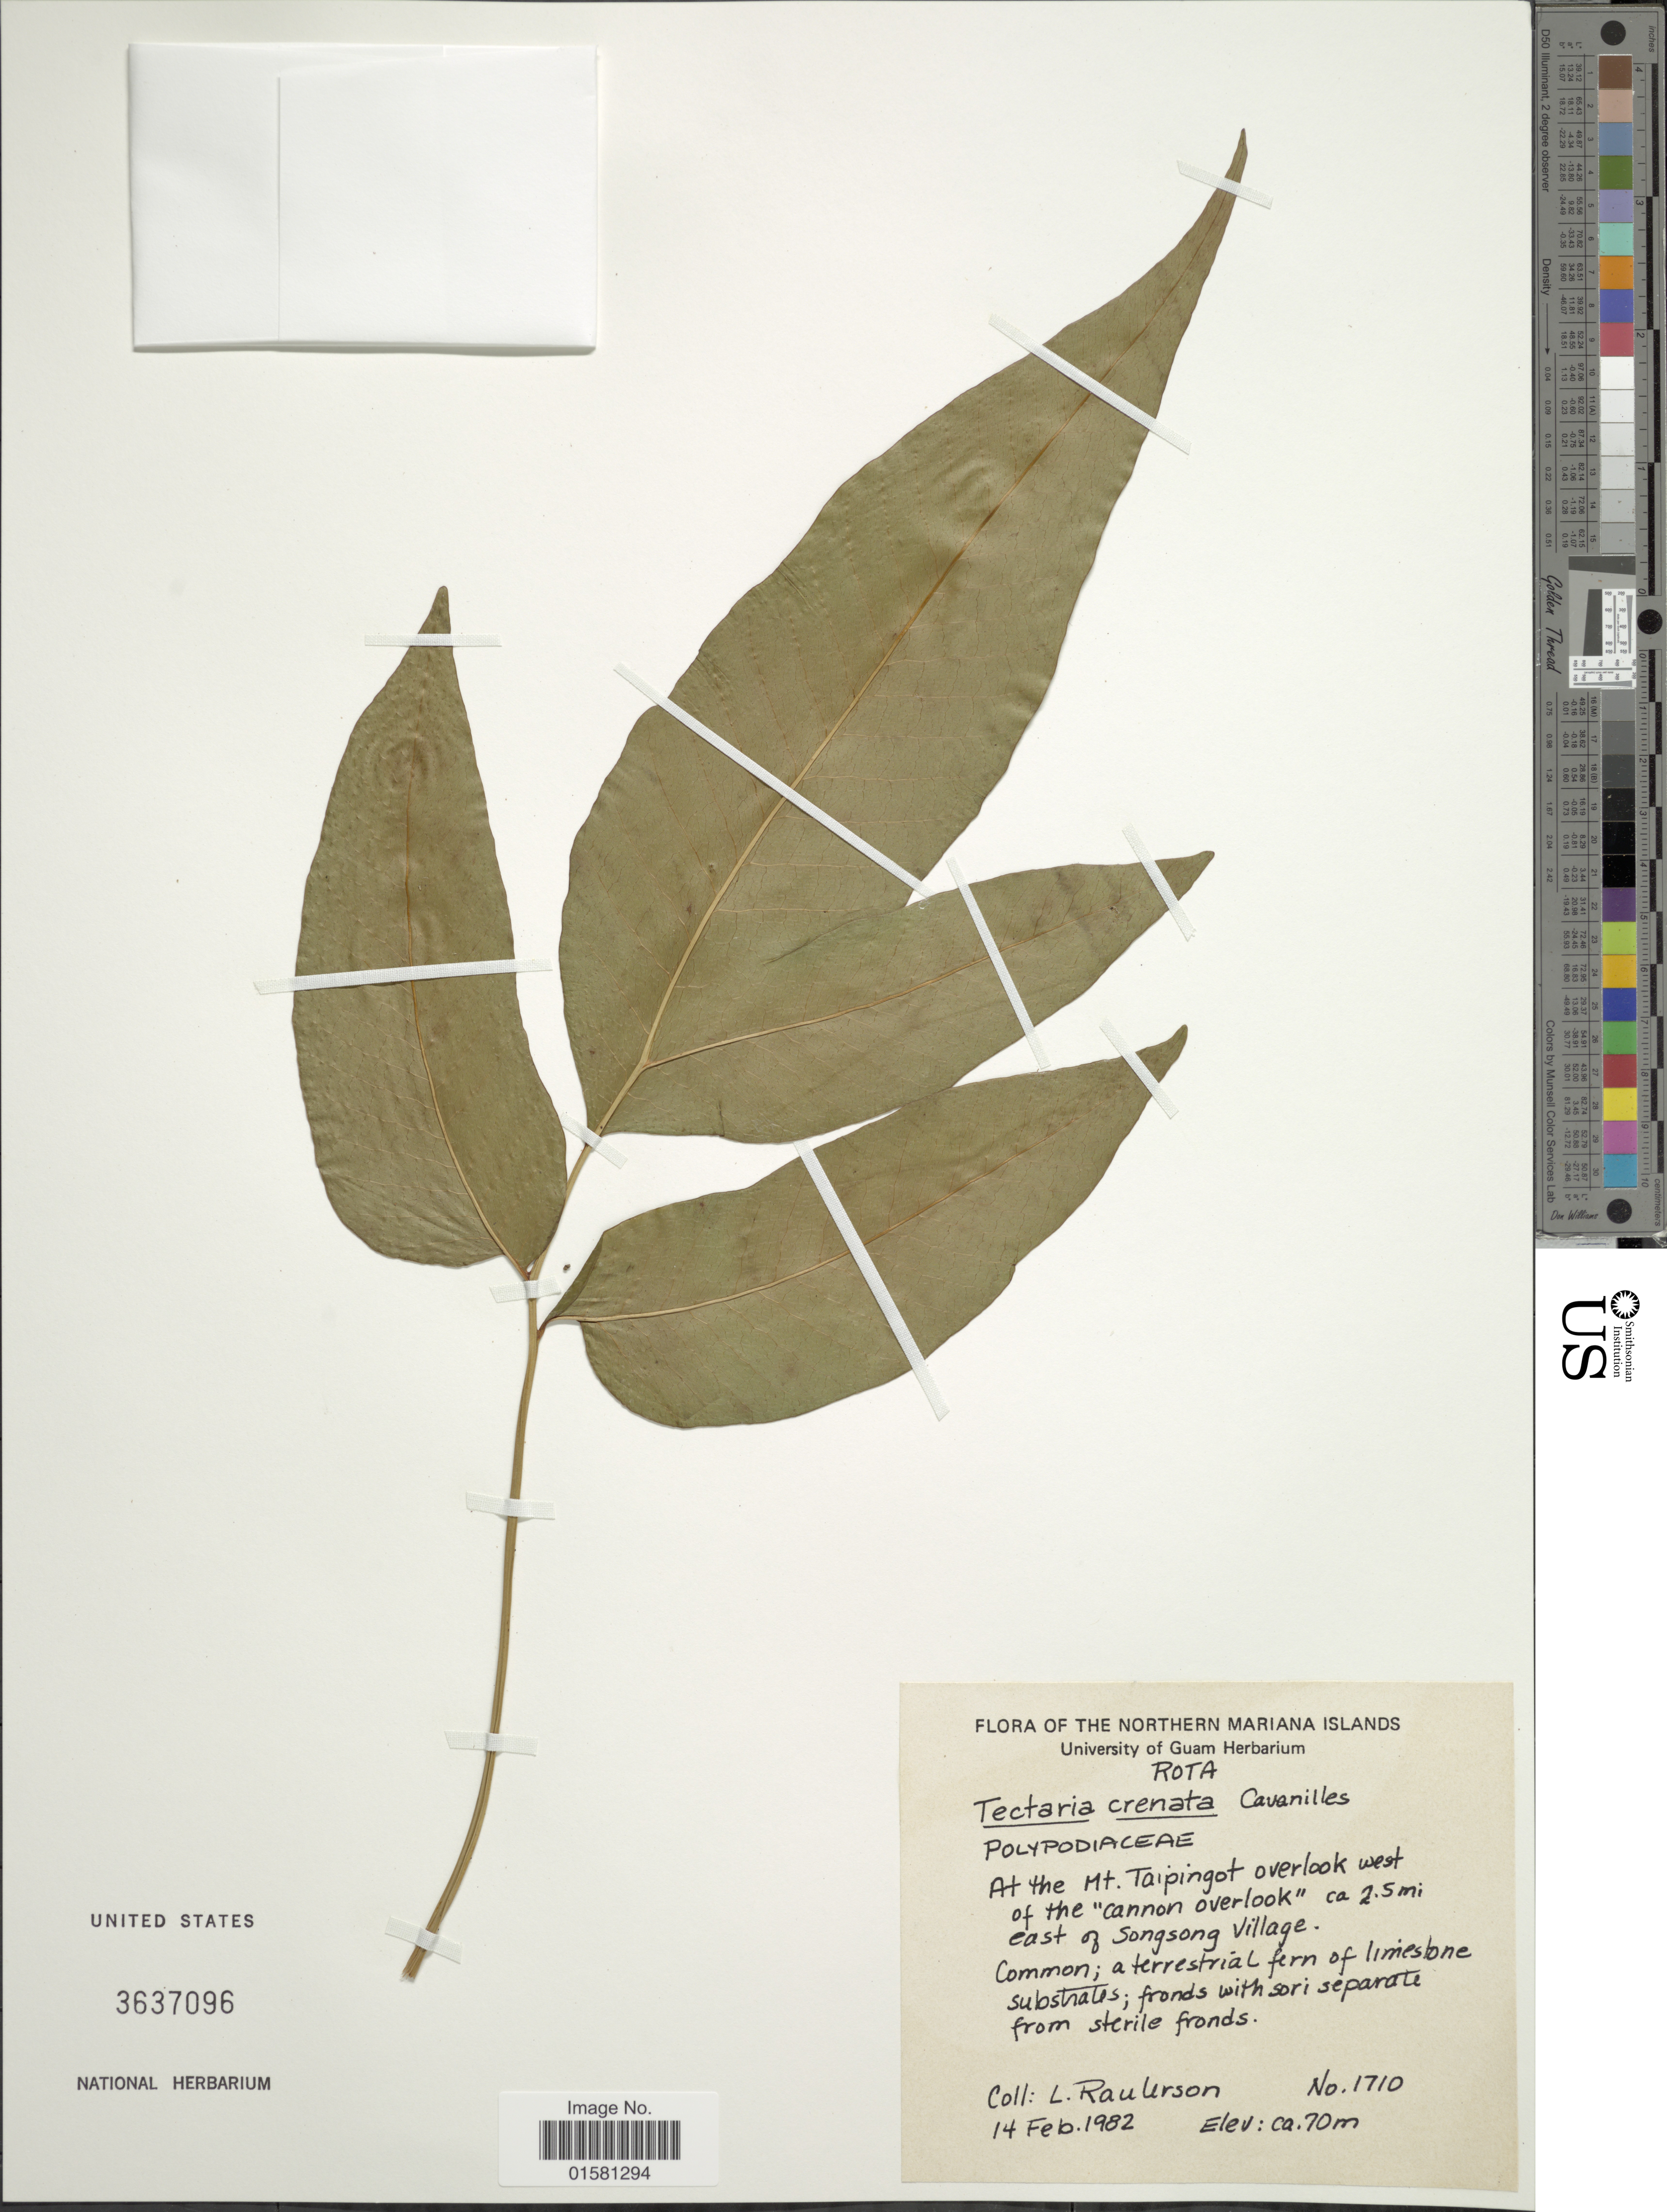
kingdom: Plantae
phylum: Tracheophyta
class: Polypodiopsida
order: Polypodiales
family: Tectariaceae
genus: Tectaria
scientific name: Tectaria crenata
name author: Cav.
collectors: L. Raulerson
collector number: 1710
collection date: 1982-02-14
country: Northern Mariana Islands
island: Rota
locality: Rota, at the Mt. Taipingot, overlook west of the "cannon overlook"ca. 2.5 mil east of Songsong village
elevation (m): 70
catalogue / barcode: US 3637096